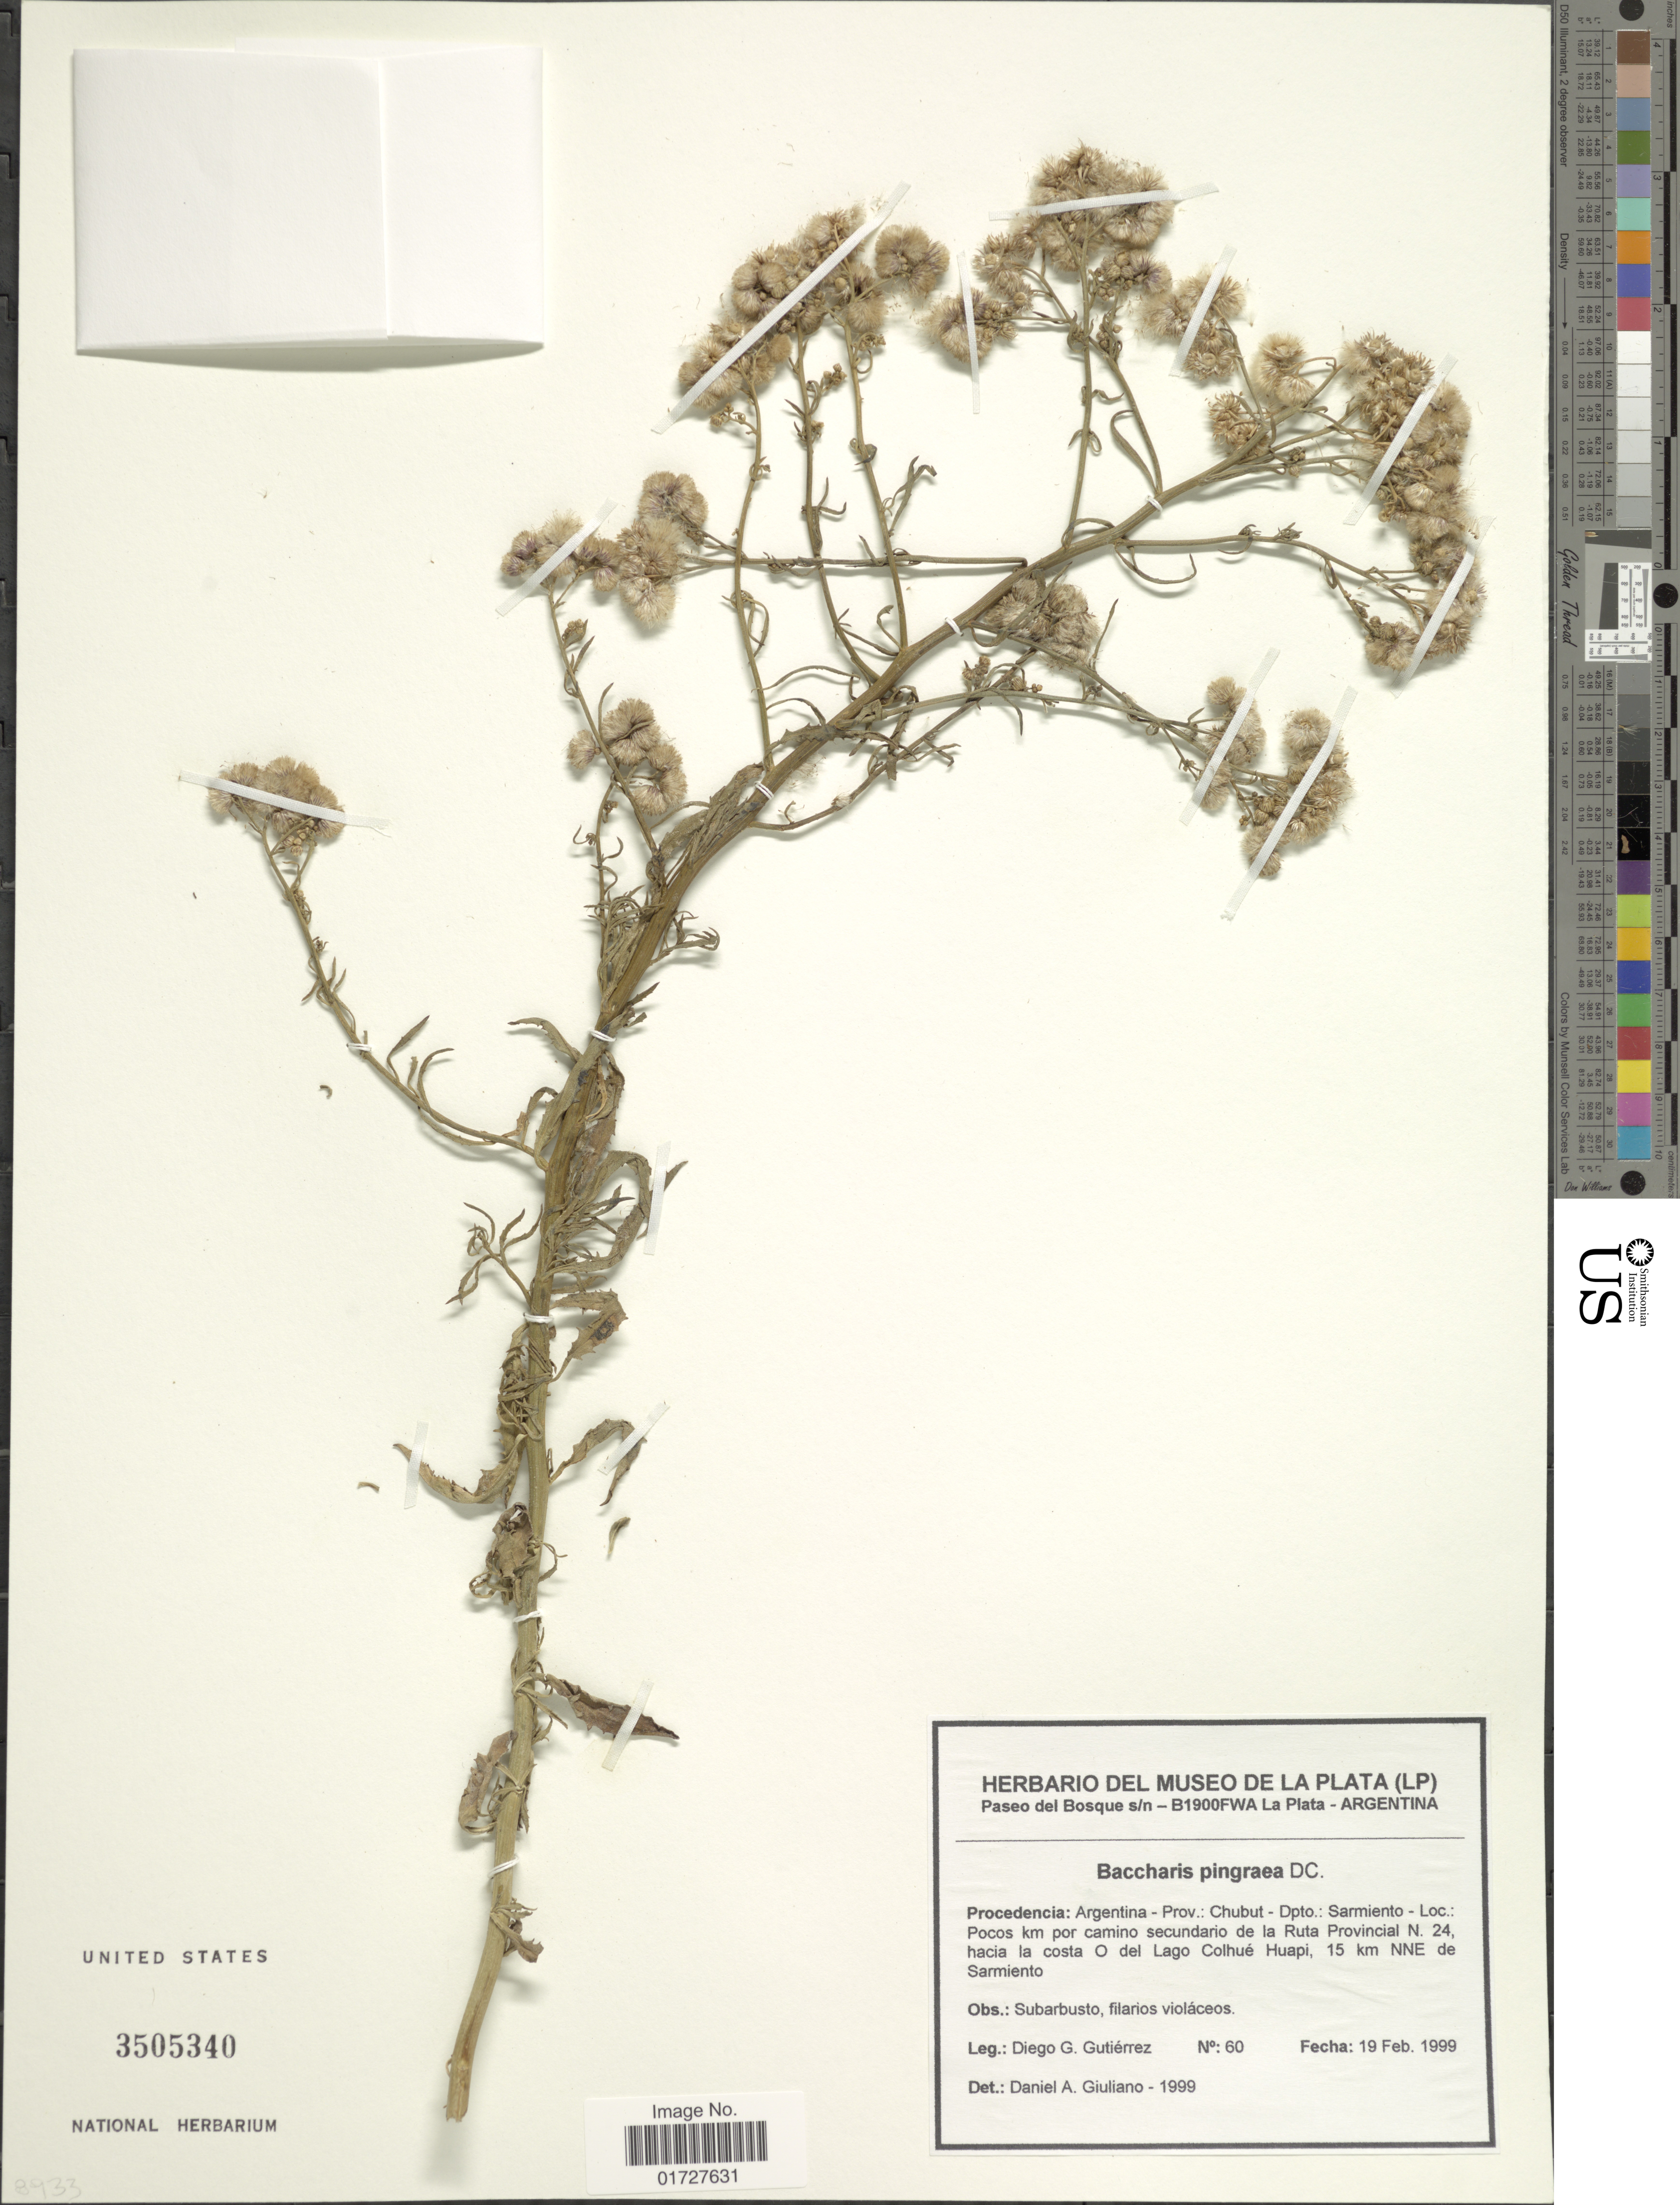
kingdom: Plantae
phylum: Tracheophyta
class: Magnoliopsida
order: Asterales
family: Asteraceae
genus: Baccharis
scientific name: Baccharis pingraea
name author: DC.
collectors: D. G. Gutiérrez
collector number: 60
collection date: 1999-02-19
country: Argentina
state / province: Chubut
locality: Dpto. Samiento, Pocos km por camino secundario de la Ruta Provincial N 24, hacia la costa O del Lago Colhue Huapi, 15 km NNE de Sarmiento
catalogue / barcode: US 3505340